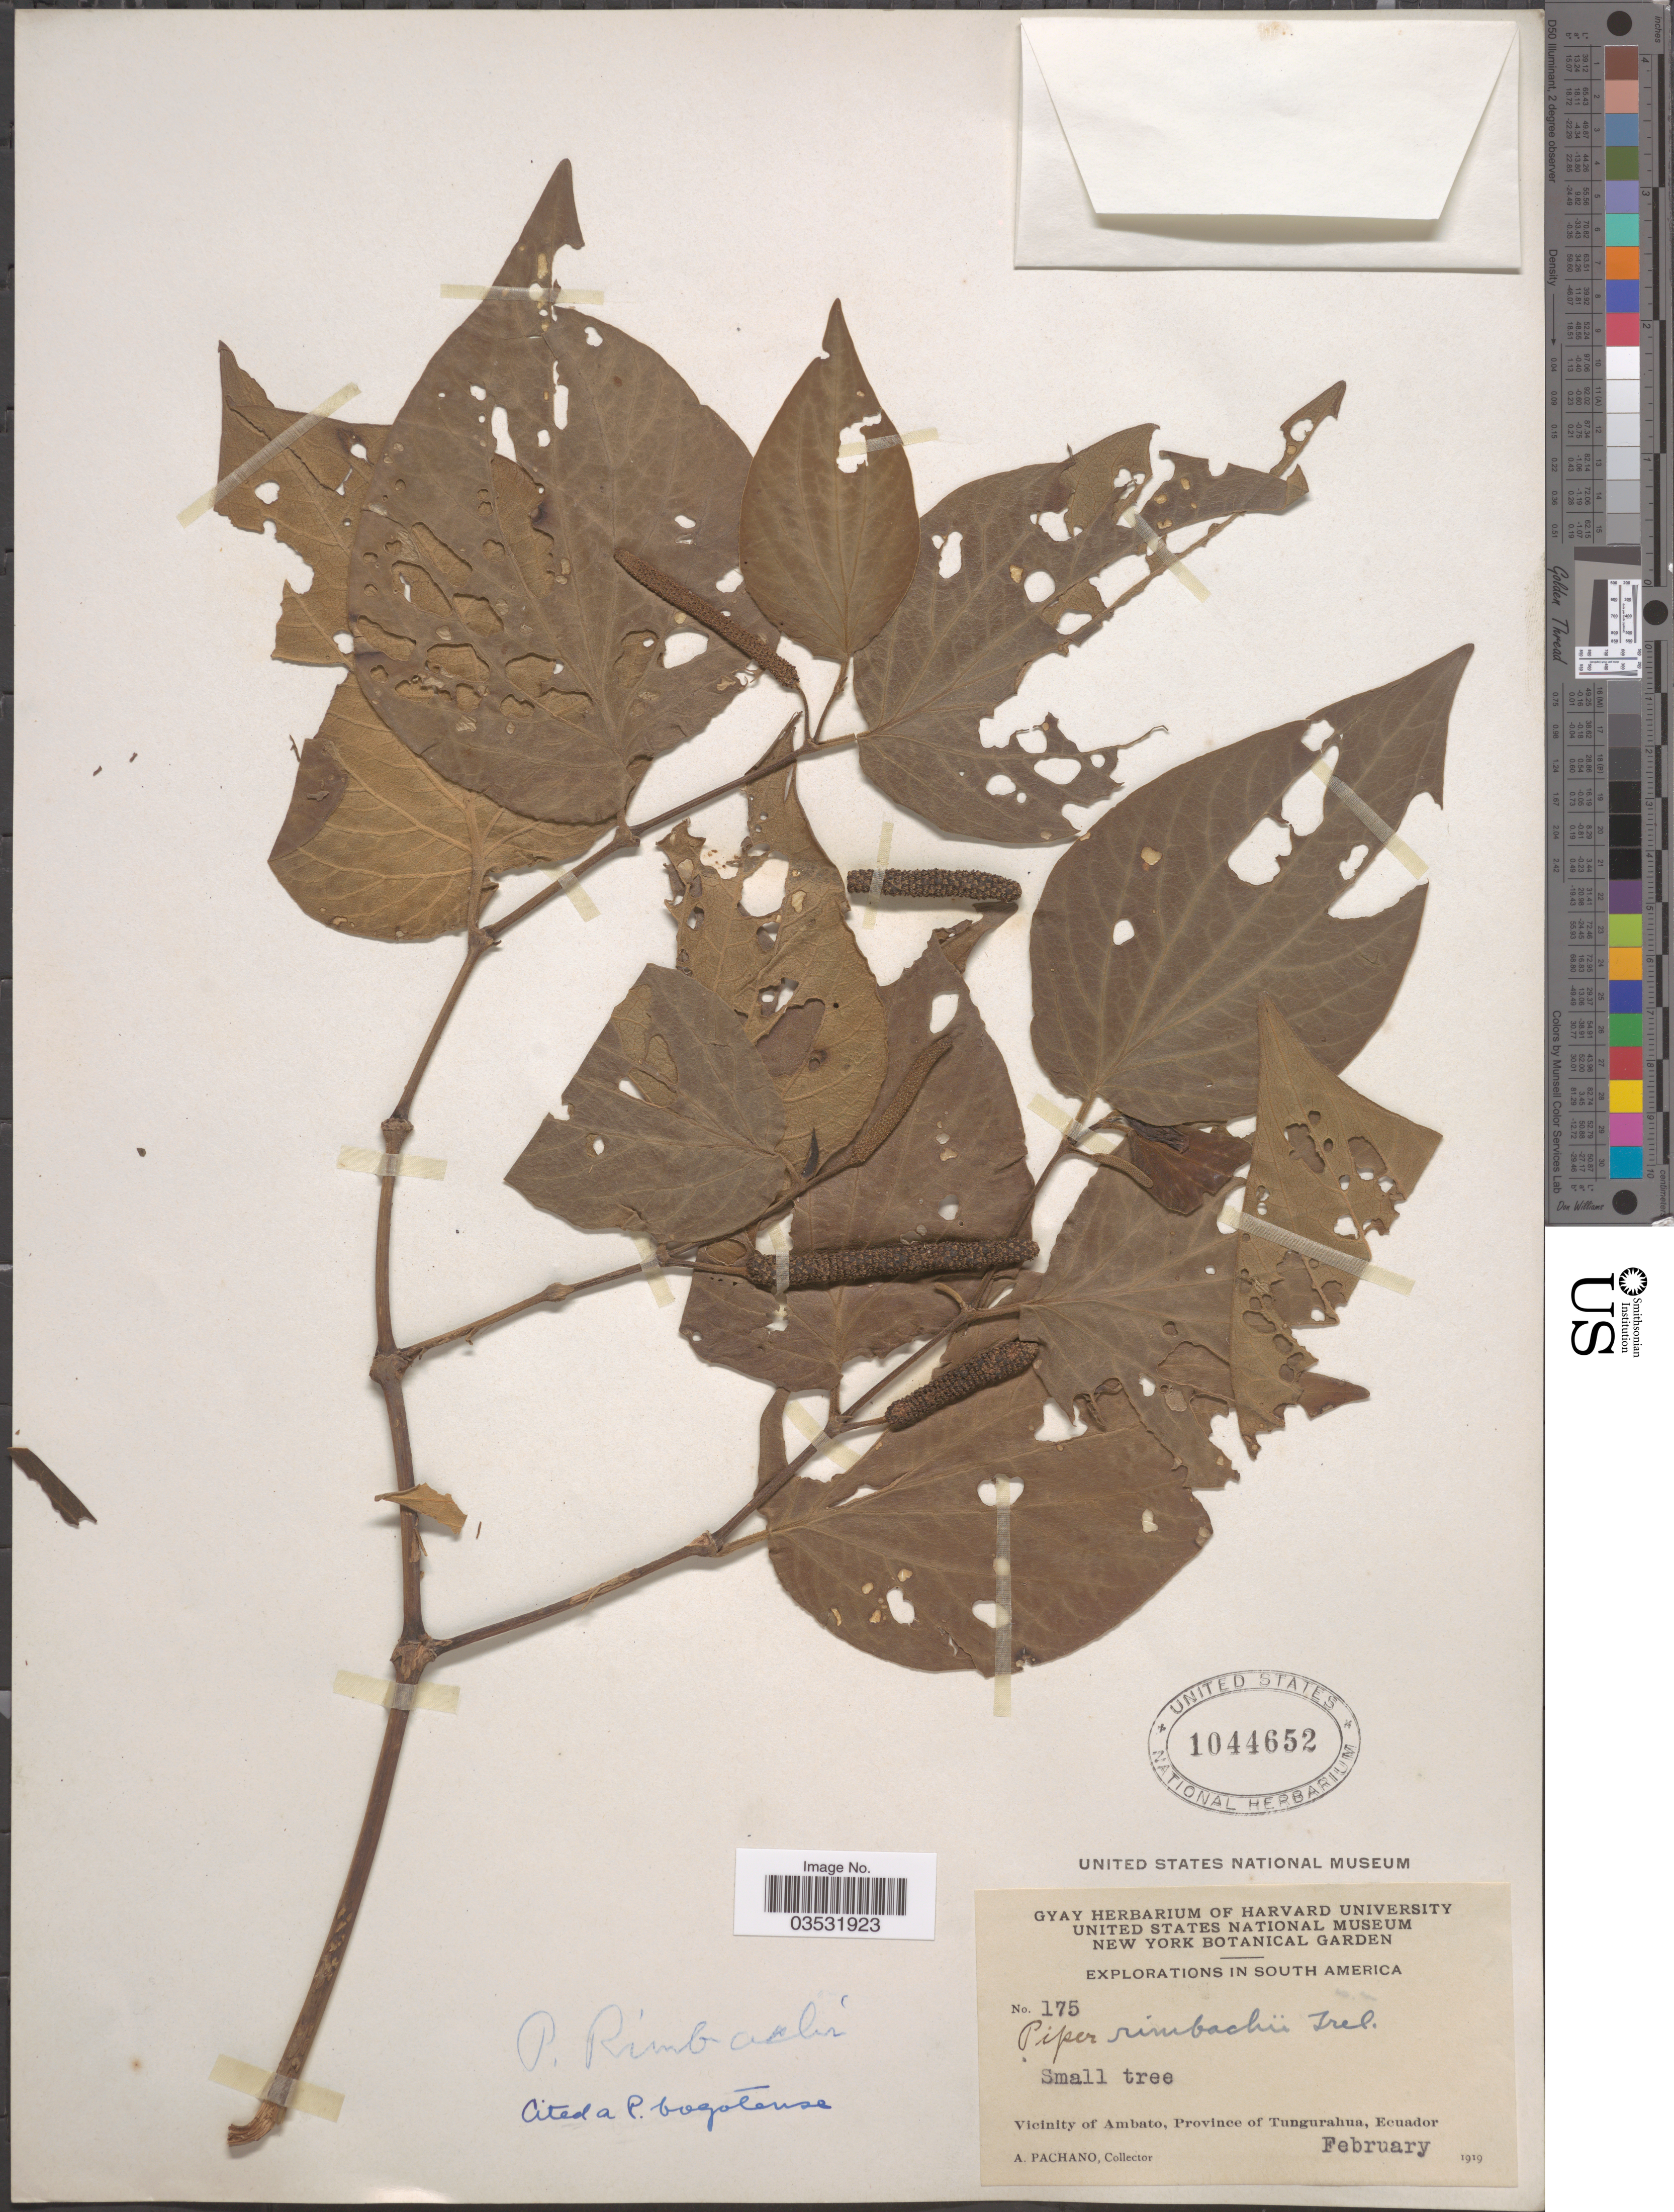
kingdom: Plantae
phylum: Tracheophyta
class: Magnoliopsida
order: Piperales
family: Piperaceae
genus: Piper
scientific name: Piper bogotense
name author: C. DC.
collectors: A. Pachano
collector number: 175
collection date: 1919-02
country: Ecuador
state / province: Tungurahua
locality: Vicinity of Ambato.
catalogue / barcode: US 1044652